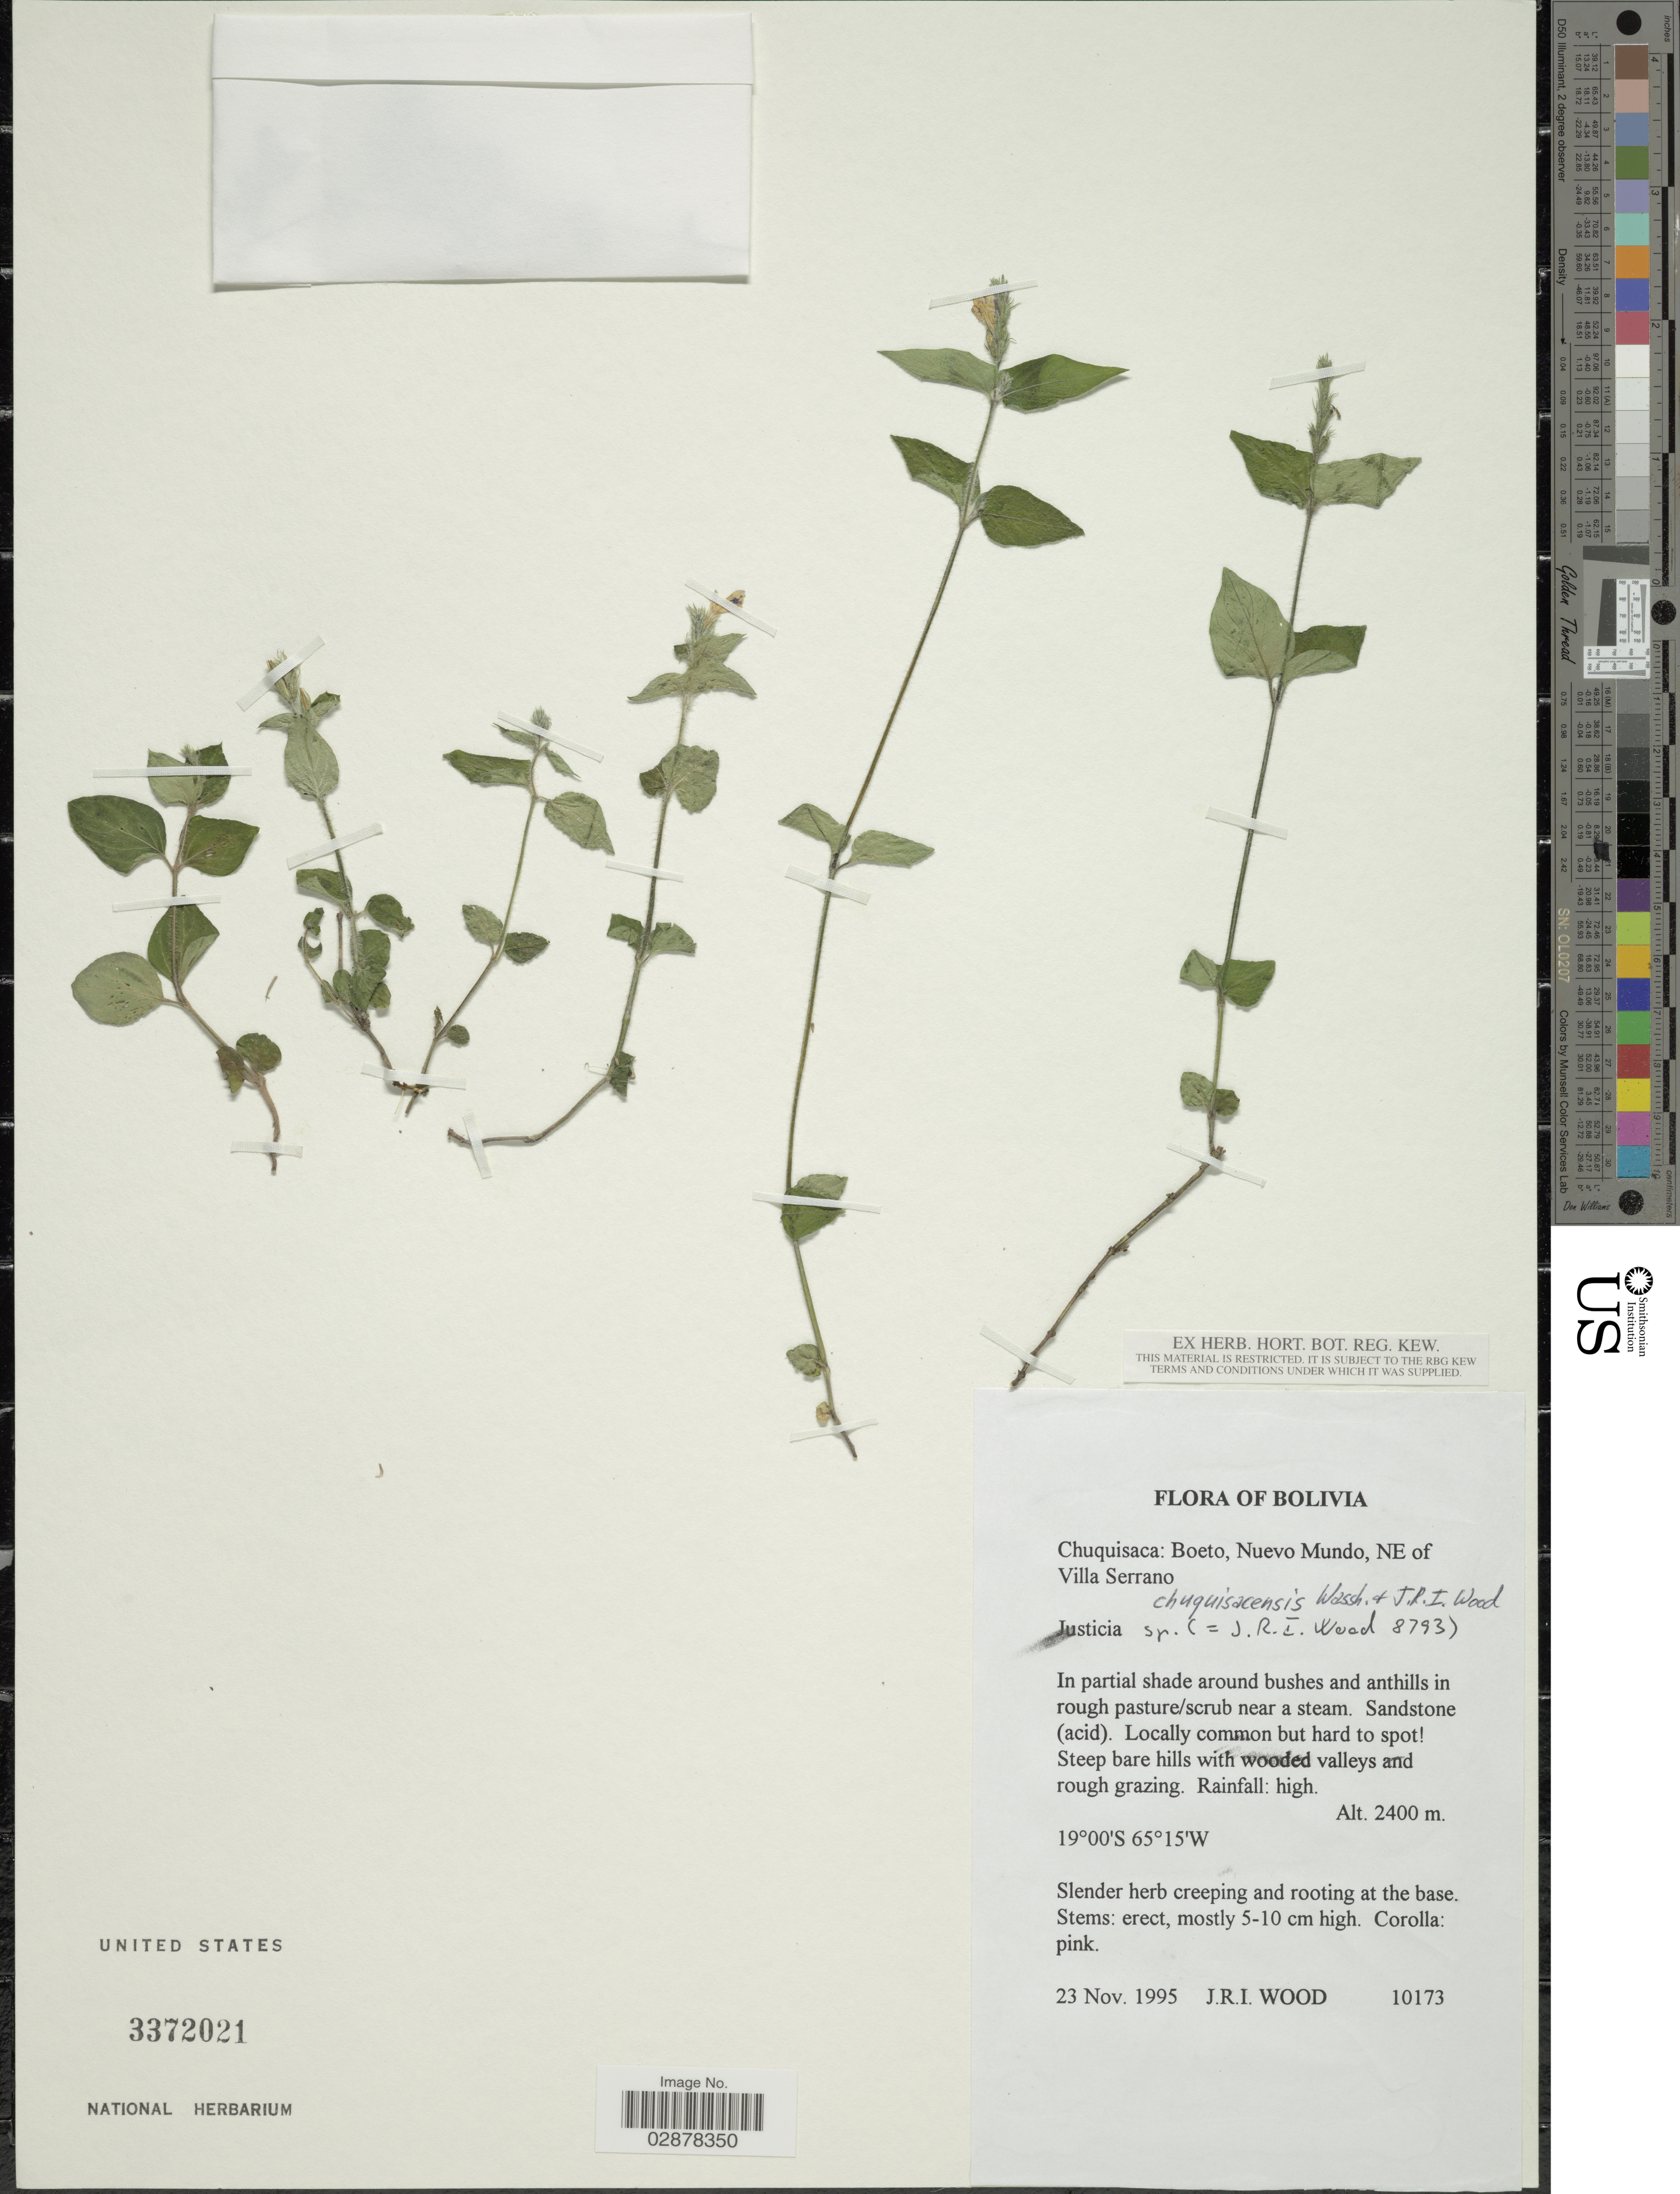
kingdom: Plantae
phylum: Tracheophyta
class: Magnoliopsida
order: Lamiales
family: Acanthaceae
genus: Justicia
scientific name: Justicia chuquisacensis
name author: Wassh. & J.R.I. Wood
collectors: J. R. I. Wood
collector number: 10173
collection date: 1995-11-23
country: Bolivia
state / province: Chuquisaca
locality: Boeto, Nuevo Mundo, NE of Villa Serano.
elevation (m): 2400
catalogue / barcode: US 3372021